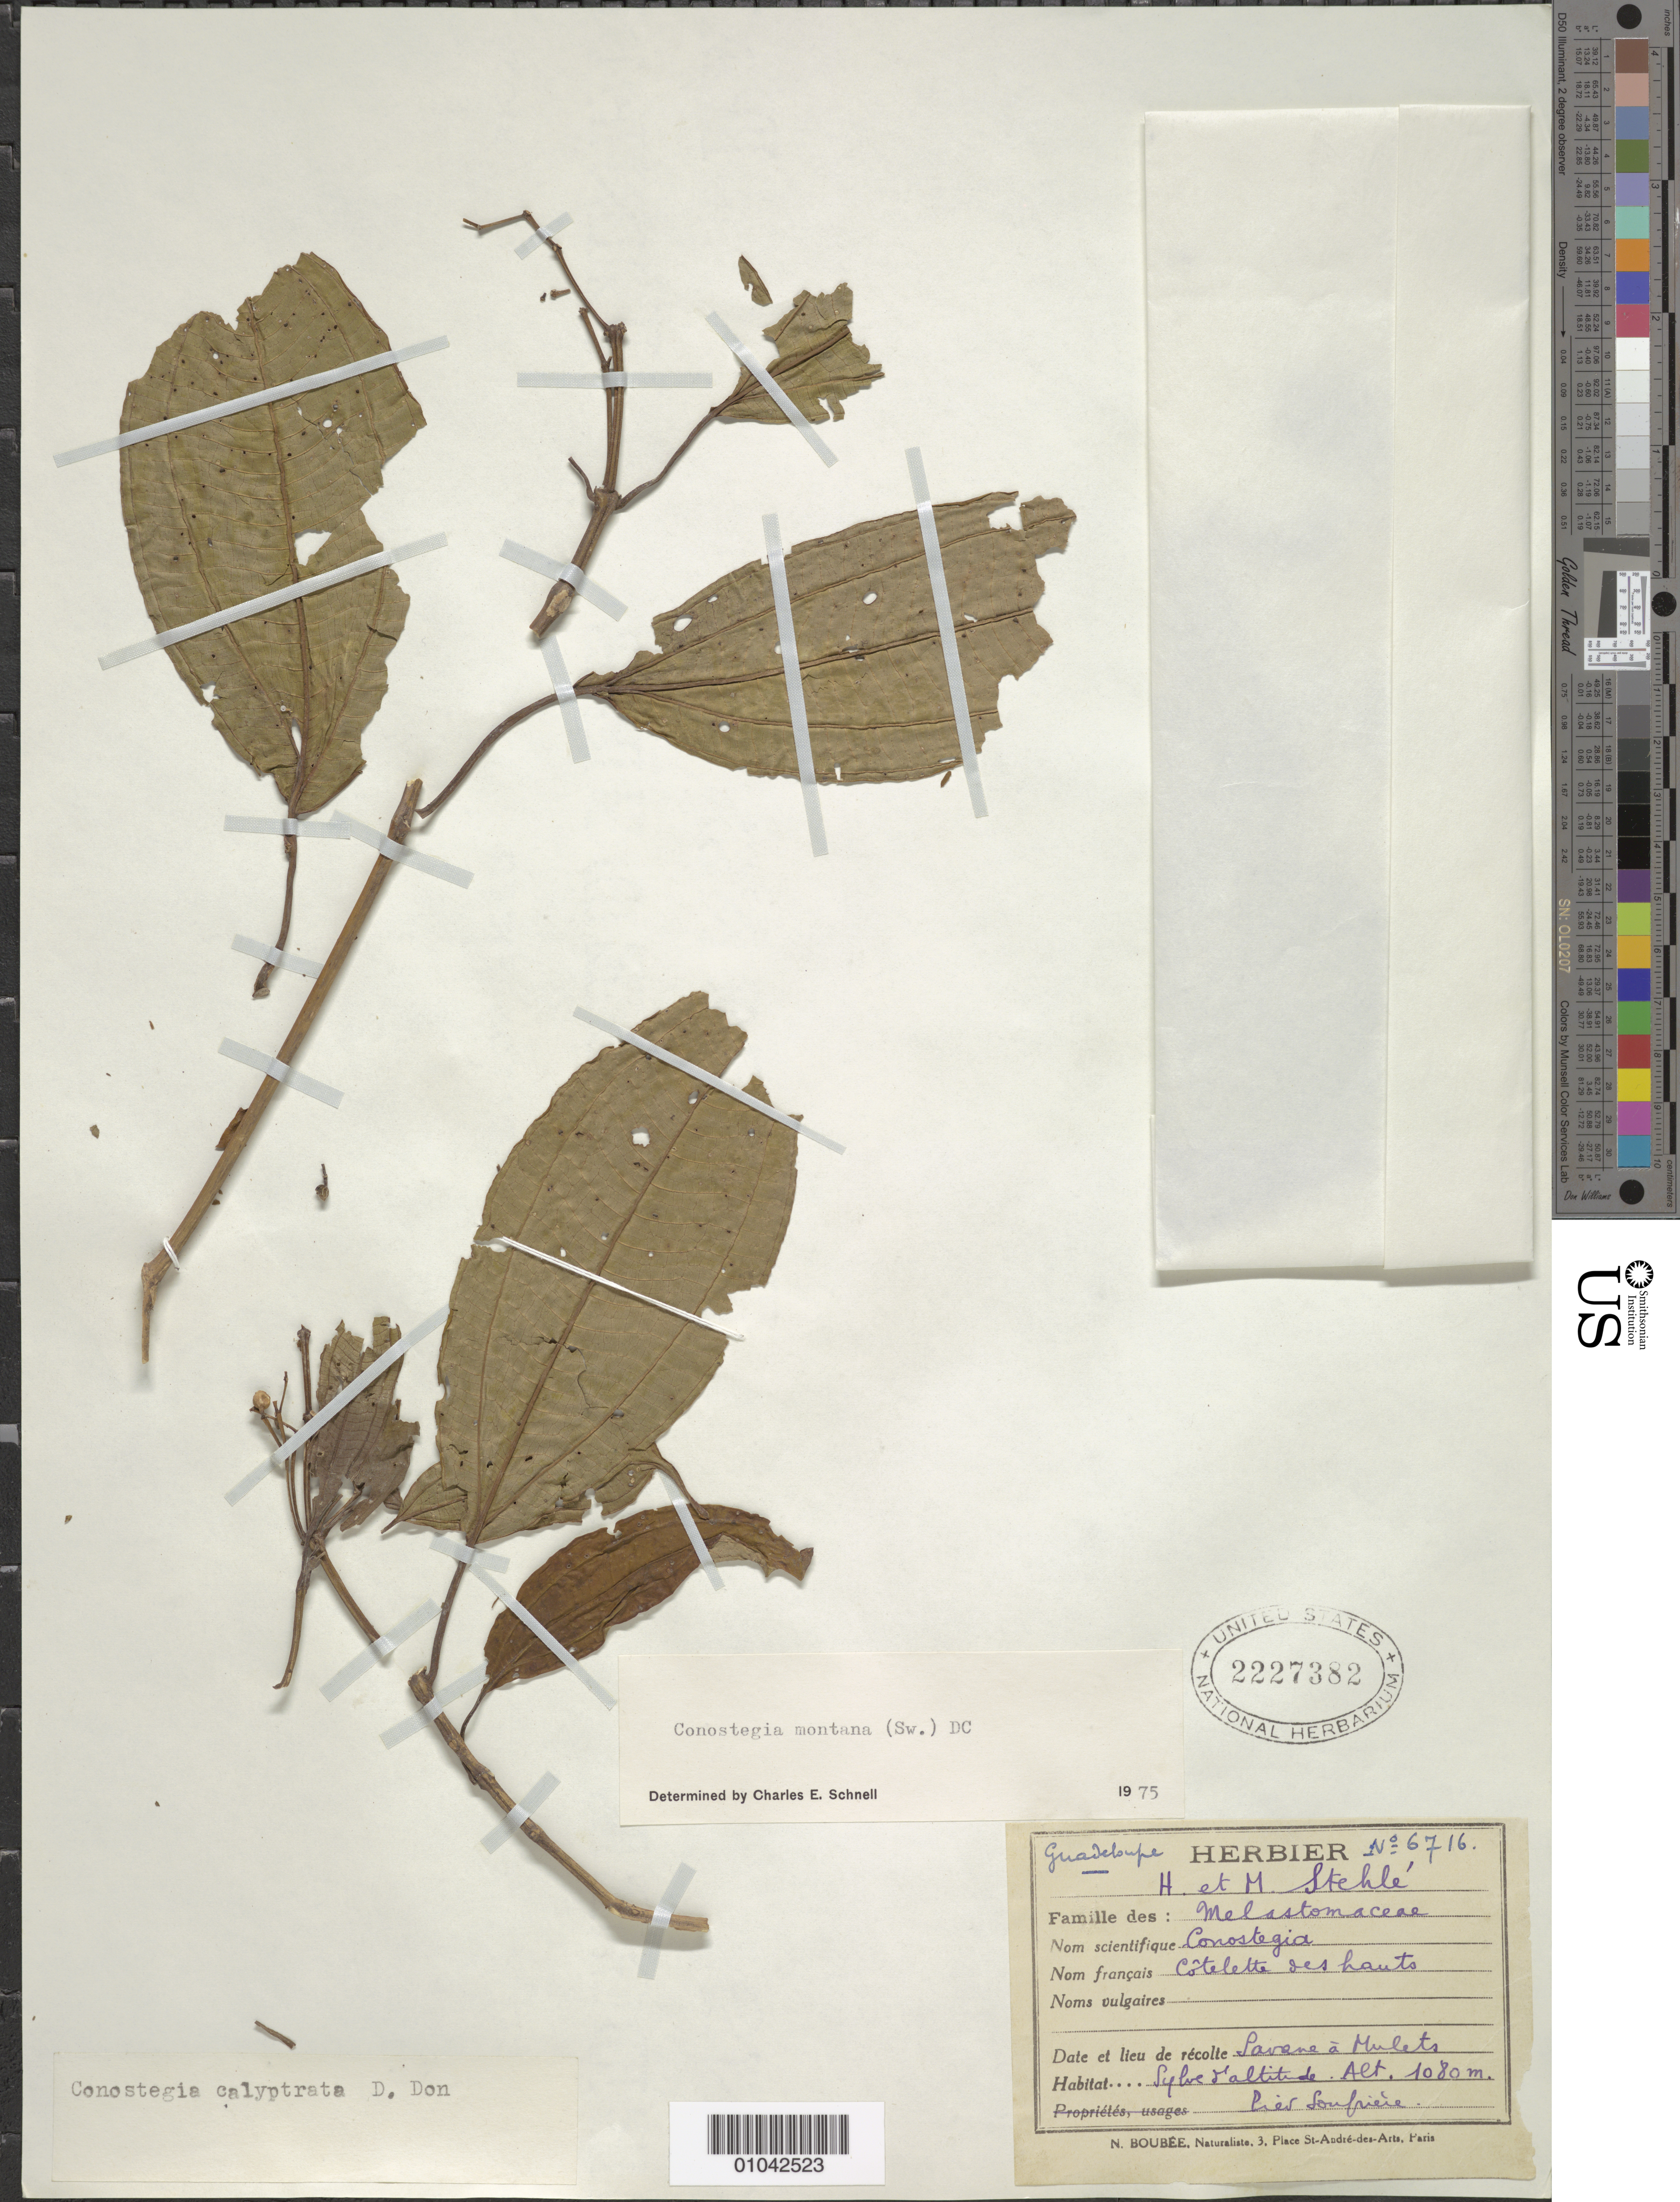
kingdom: Plantae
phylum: Tracheophyta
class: Magnoliopsida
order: Myrtales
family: Melastomataceae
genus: Conostegia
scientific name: Conostegia montana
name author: (Sw.) D. Don ex DC.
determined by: Schnell, C. E.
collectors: H. Stehlé & M. Stehlé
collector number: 6716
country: Guadeloupe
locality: Savane à Mulets, Pier Soufrière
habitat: Sylve d'altitude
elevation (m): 1080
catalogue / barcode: US 2227382